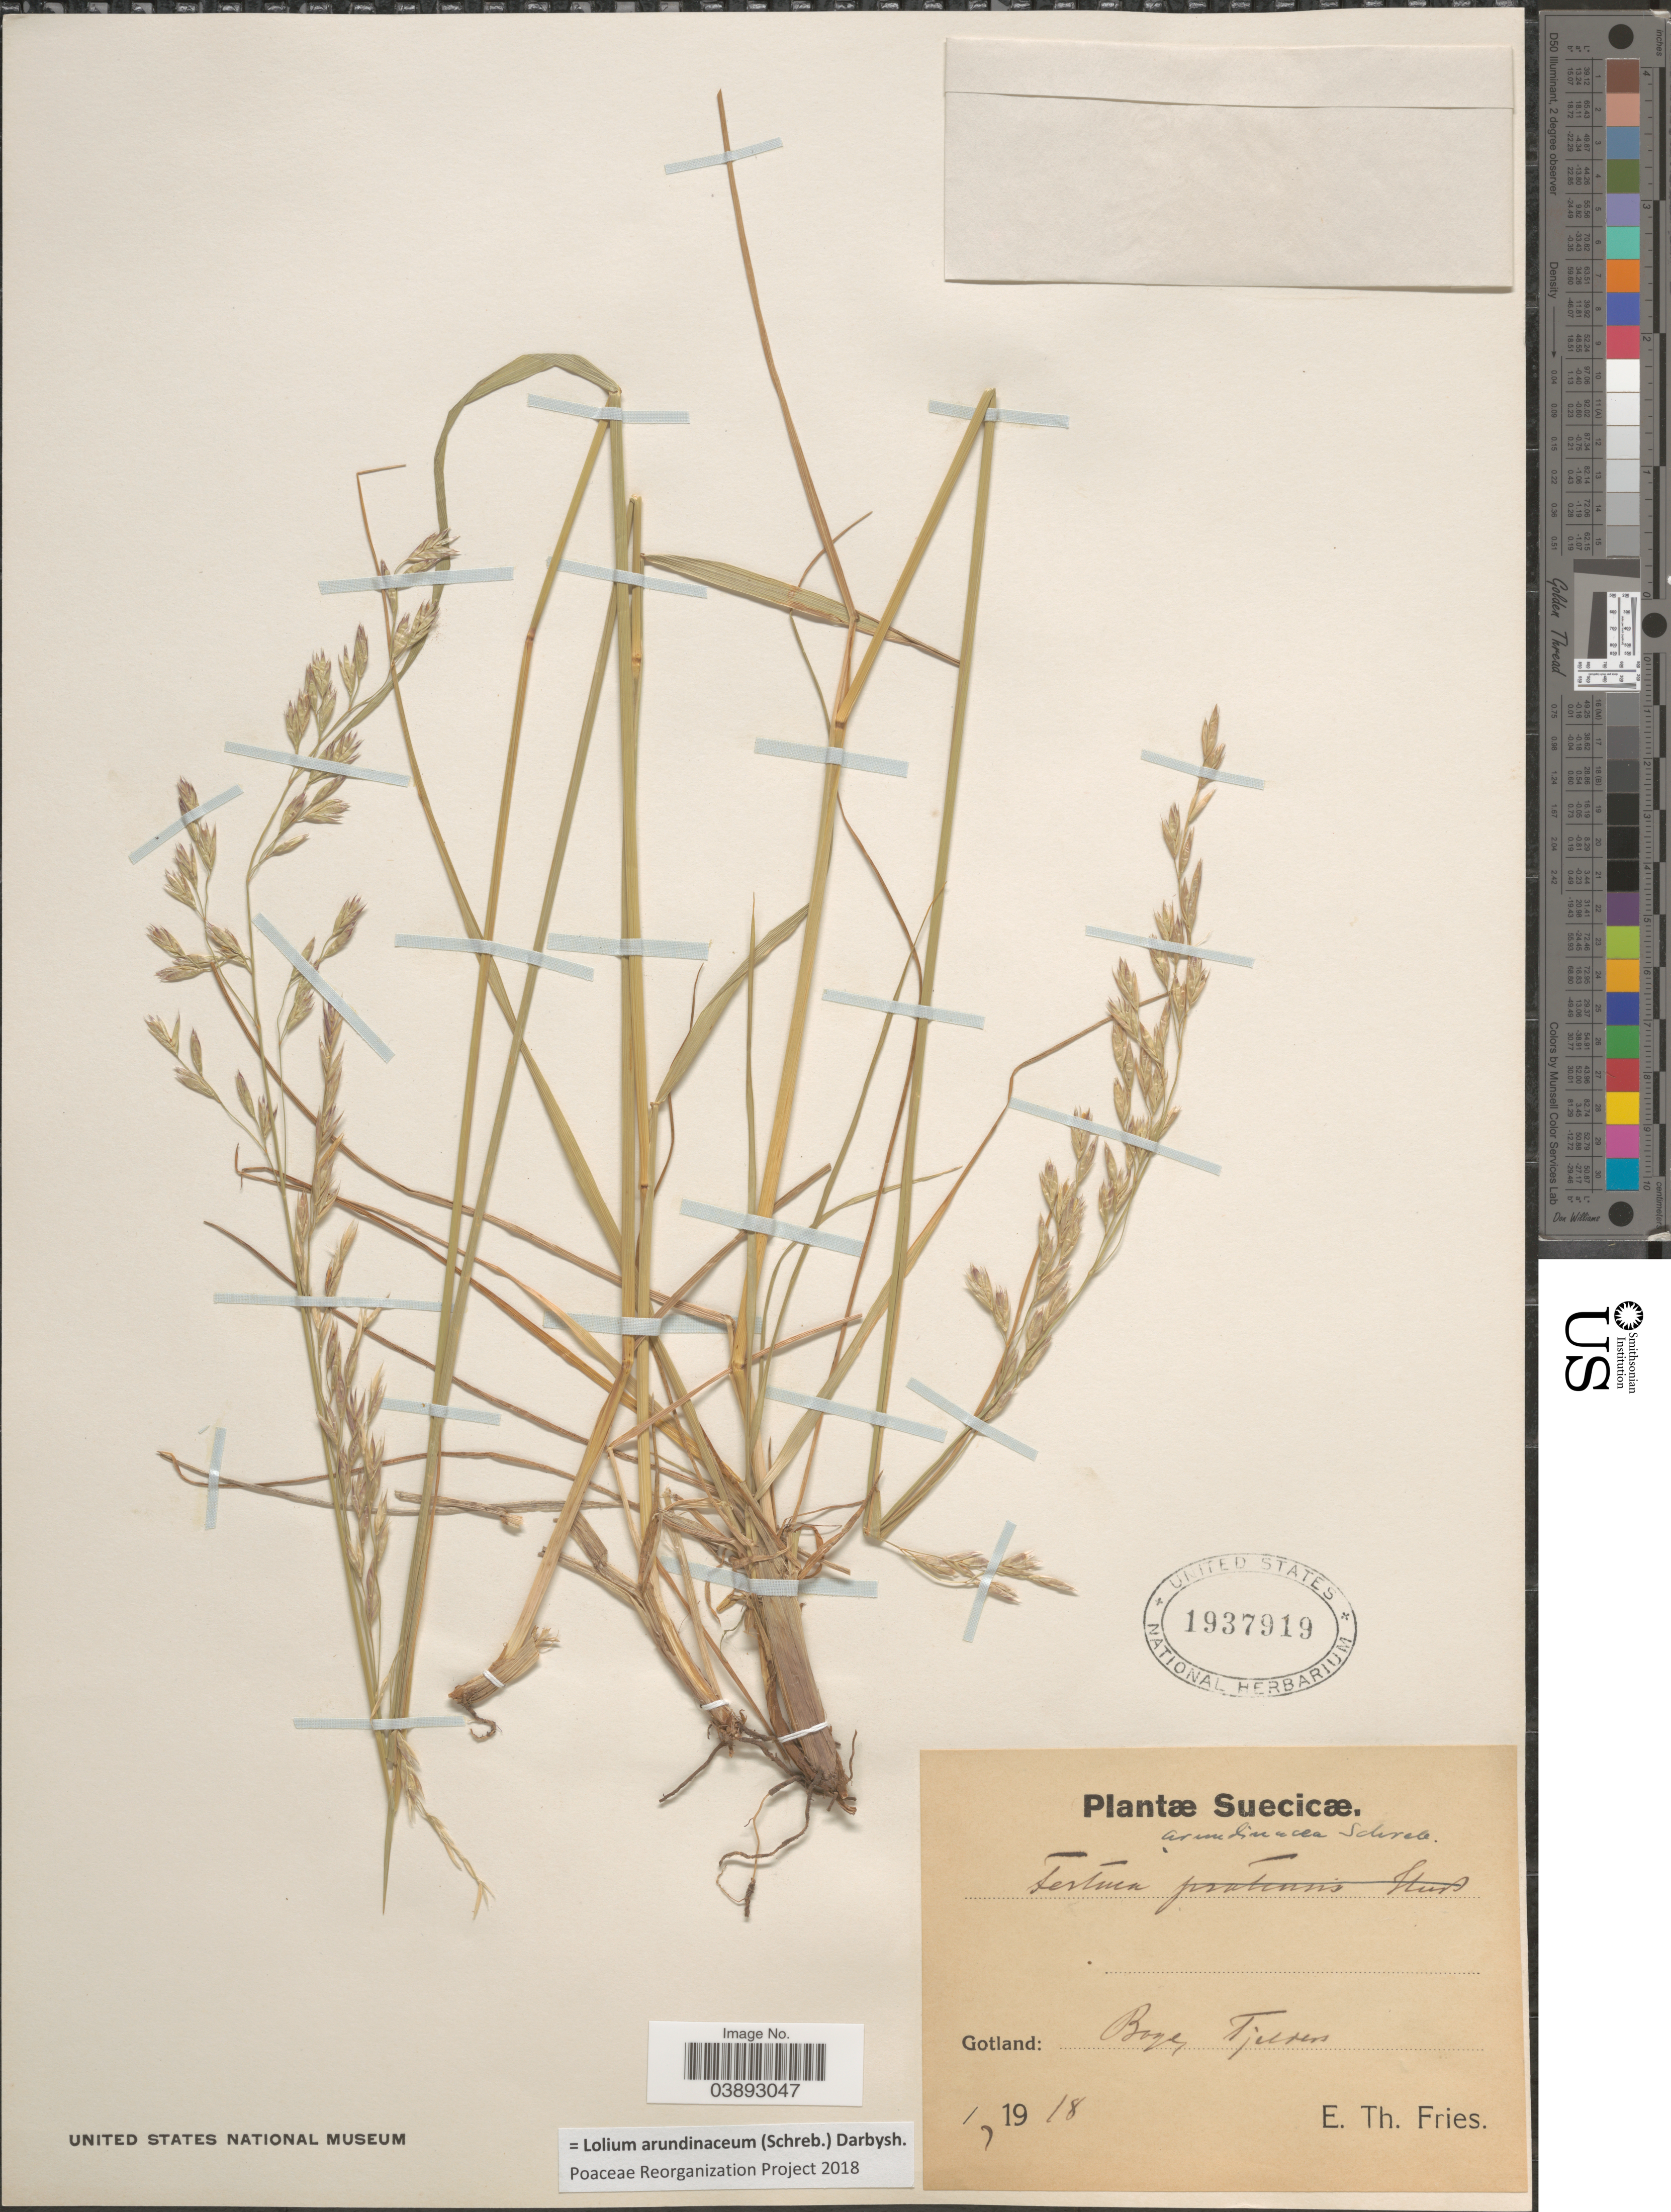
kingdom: Plantae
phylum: Tracheophyta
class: Liliopsida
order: Poales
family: Poaceae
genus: Lolium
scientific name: Lolium arundinaceum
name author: (Schreb.) Darbysh.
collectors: E. Fries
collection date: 1918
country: Sweden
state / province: Gotland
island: Gotland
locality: Suecicæ. Gotland: Boge, Tjelvar.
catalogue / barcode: US 1937919